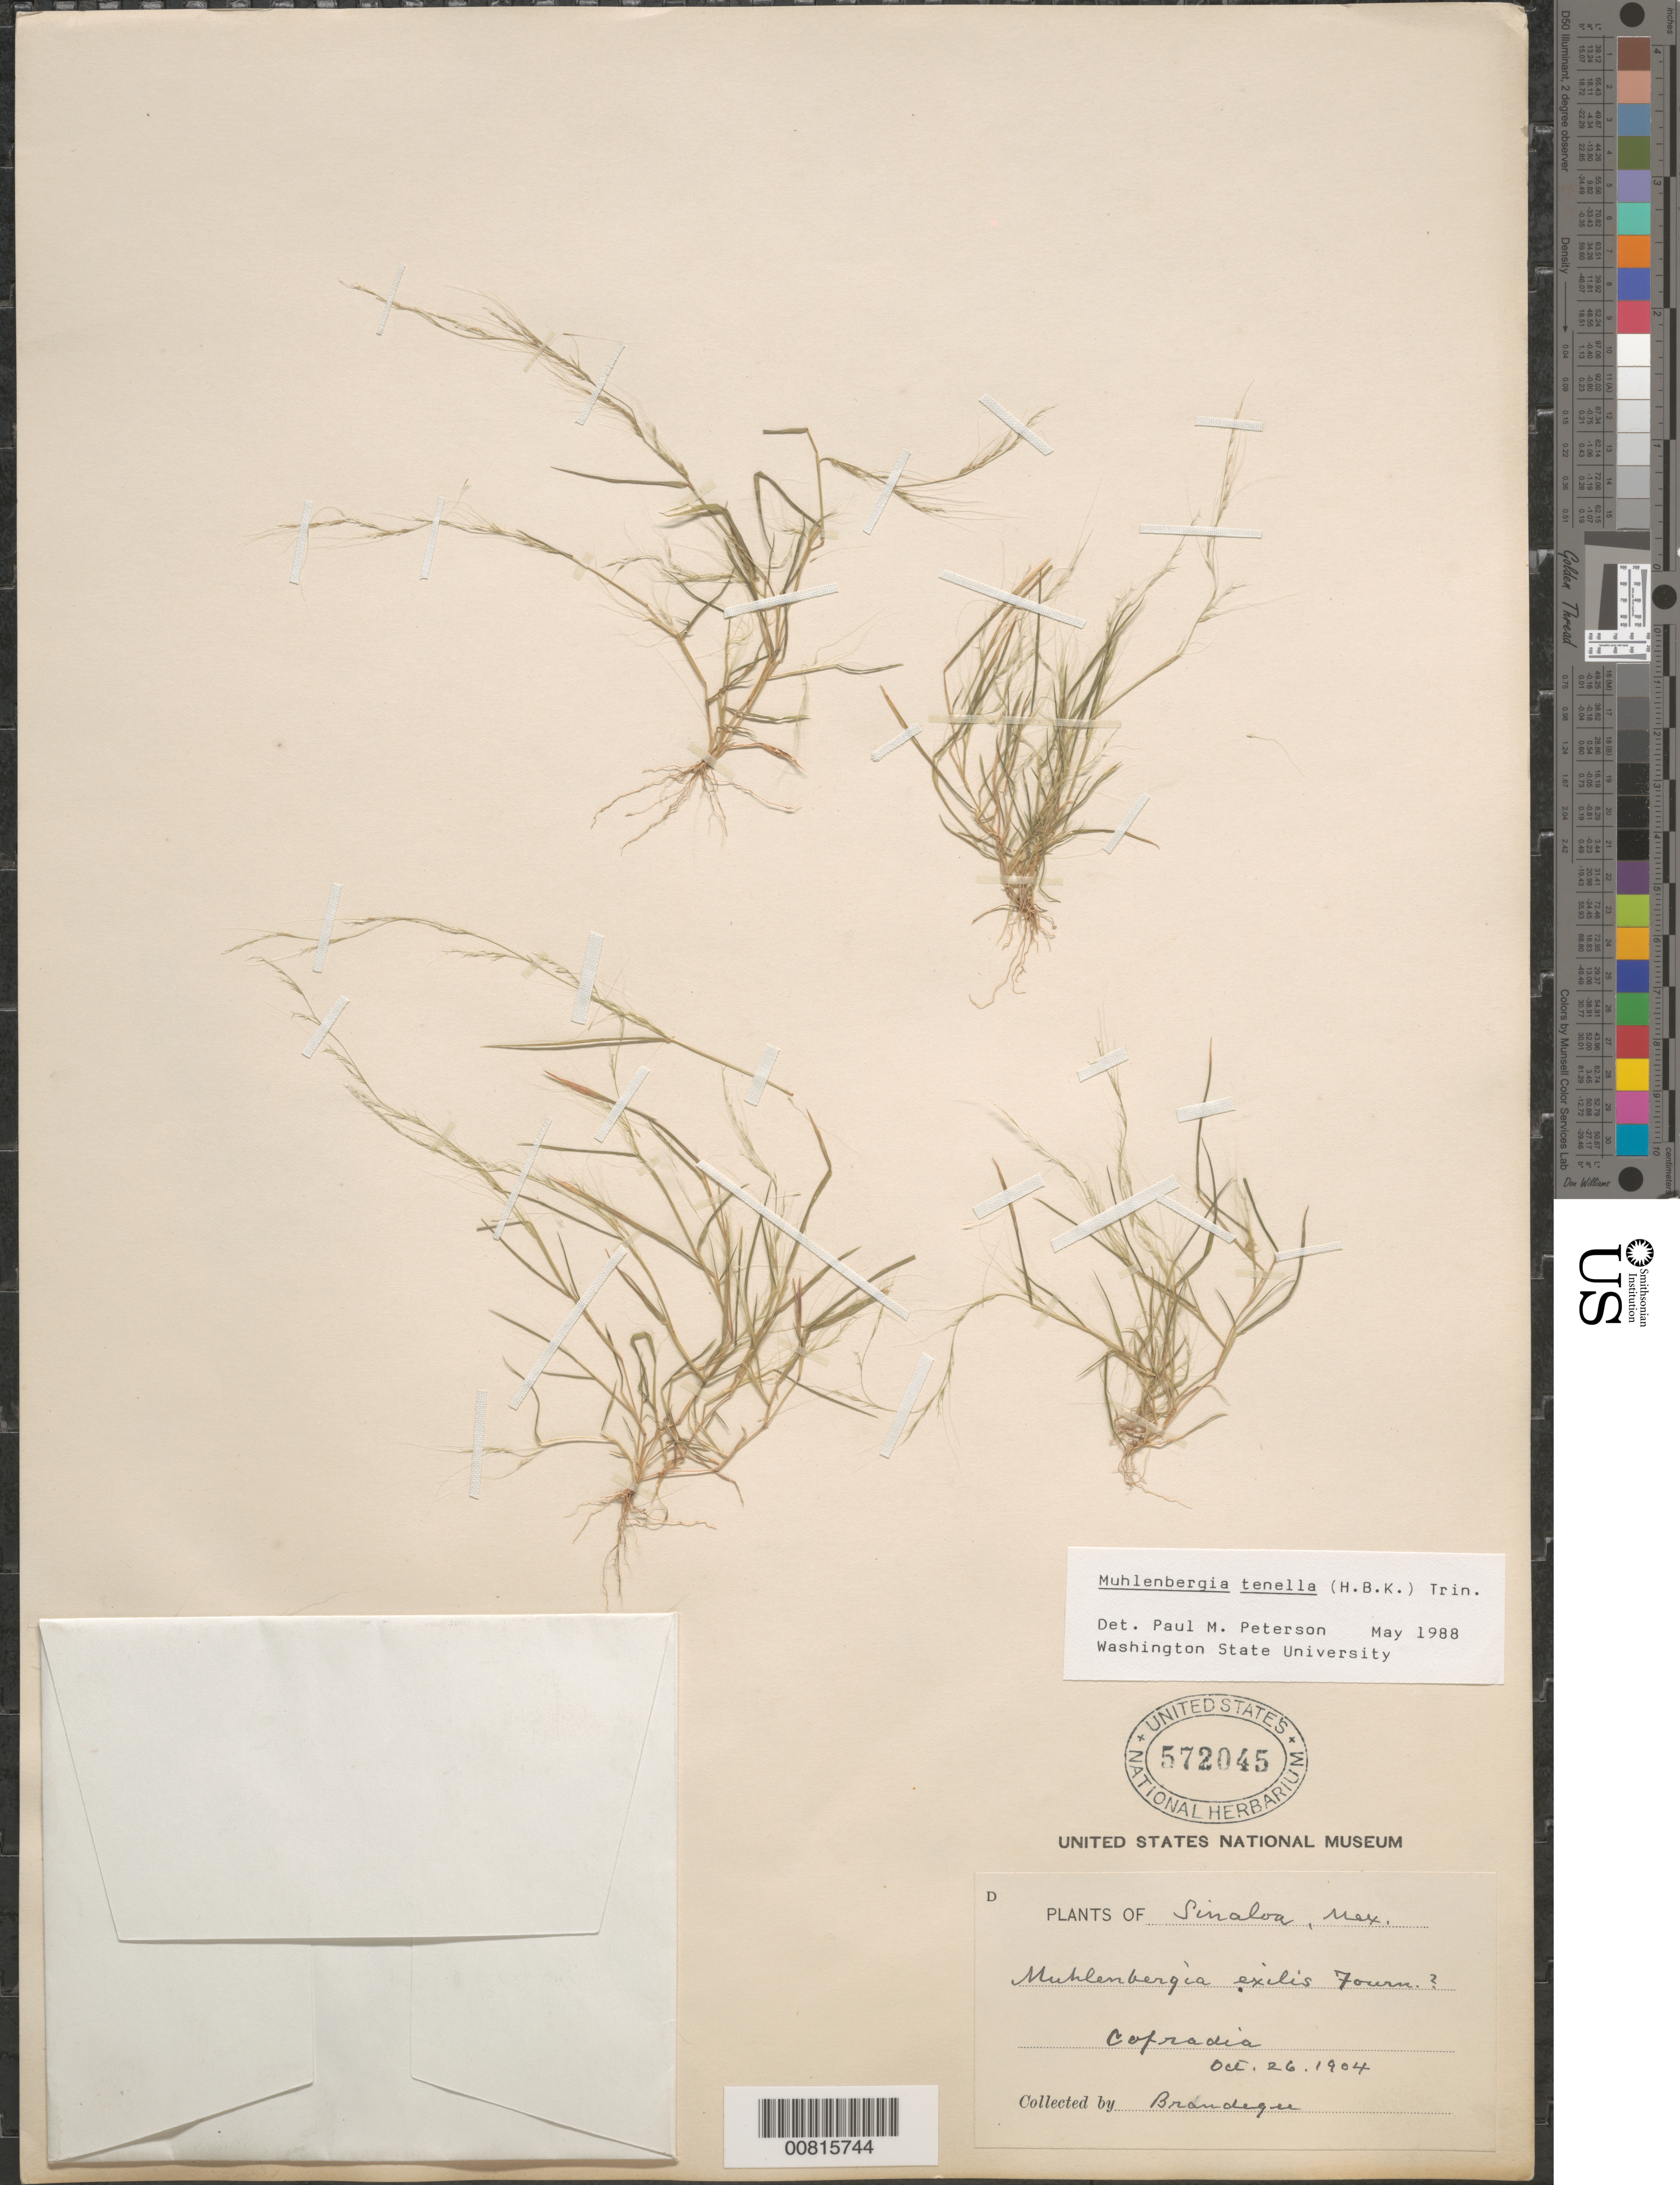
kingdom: Plantae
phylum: Tracheophyta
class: Liliopsida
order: Poales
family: Poaceae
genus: Muhlenbergia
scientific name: Muhlenbergia tenella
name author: (Kunth) Trin.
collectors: T. S. Brandegee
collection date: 1904-10-26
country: Mexico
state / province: Sinaloa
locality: Cofradia, Sin.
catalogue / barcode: US 572045